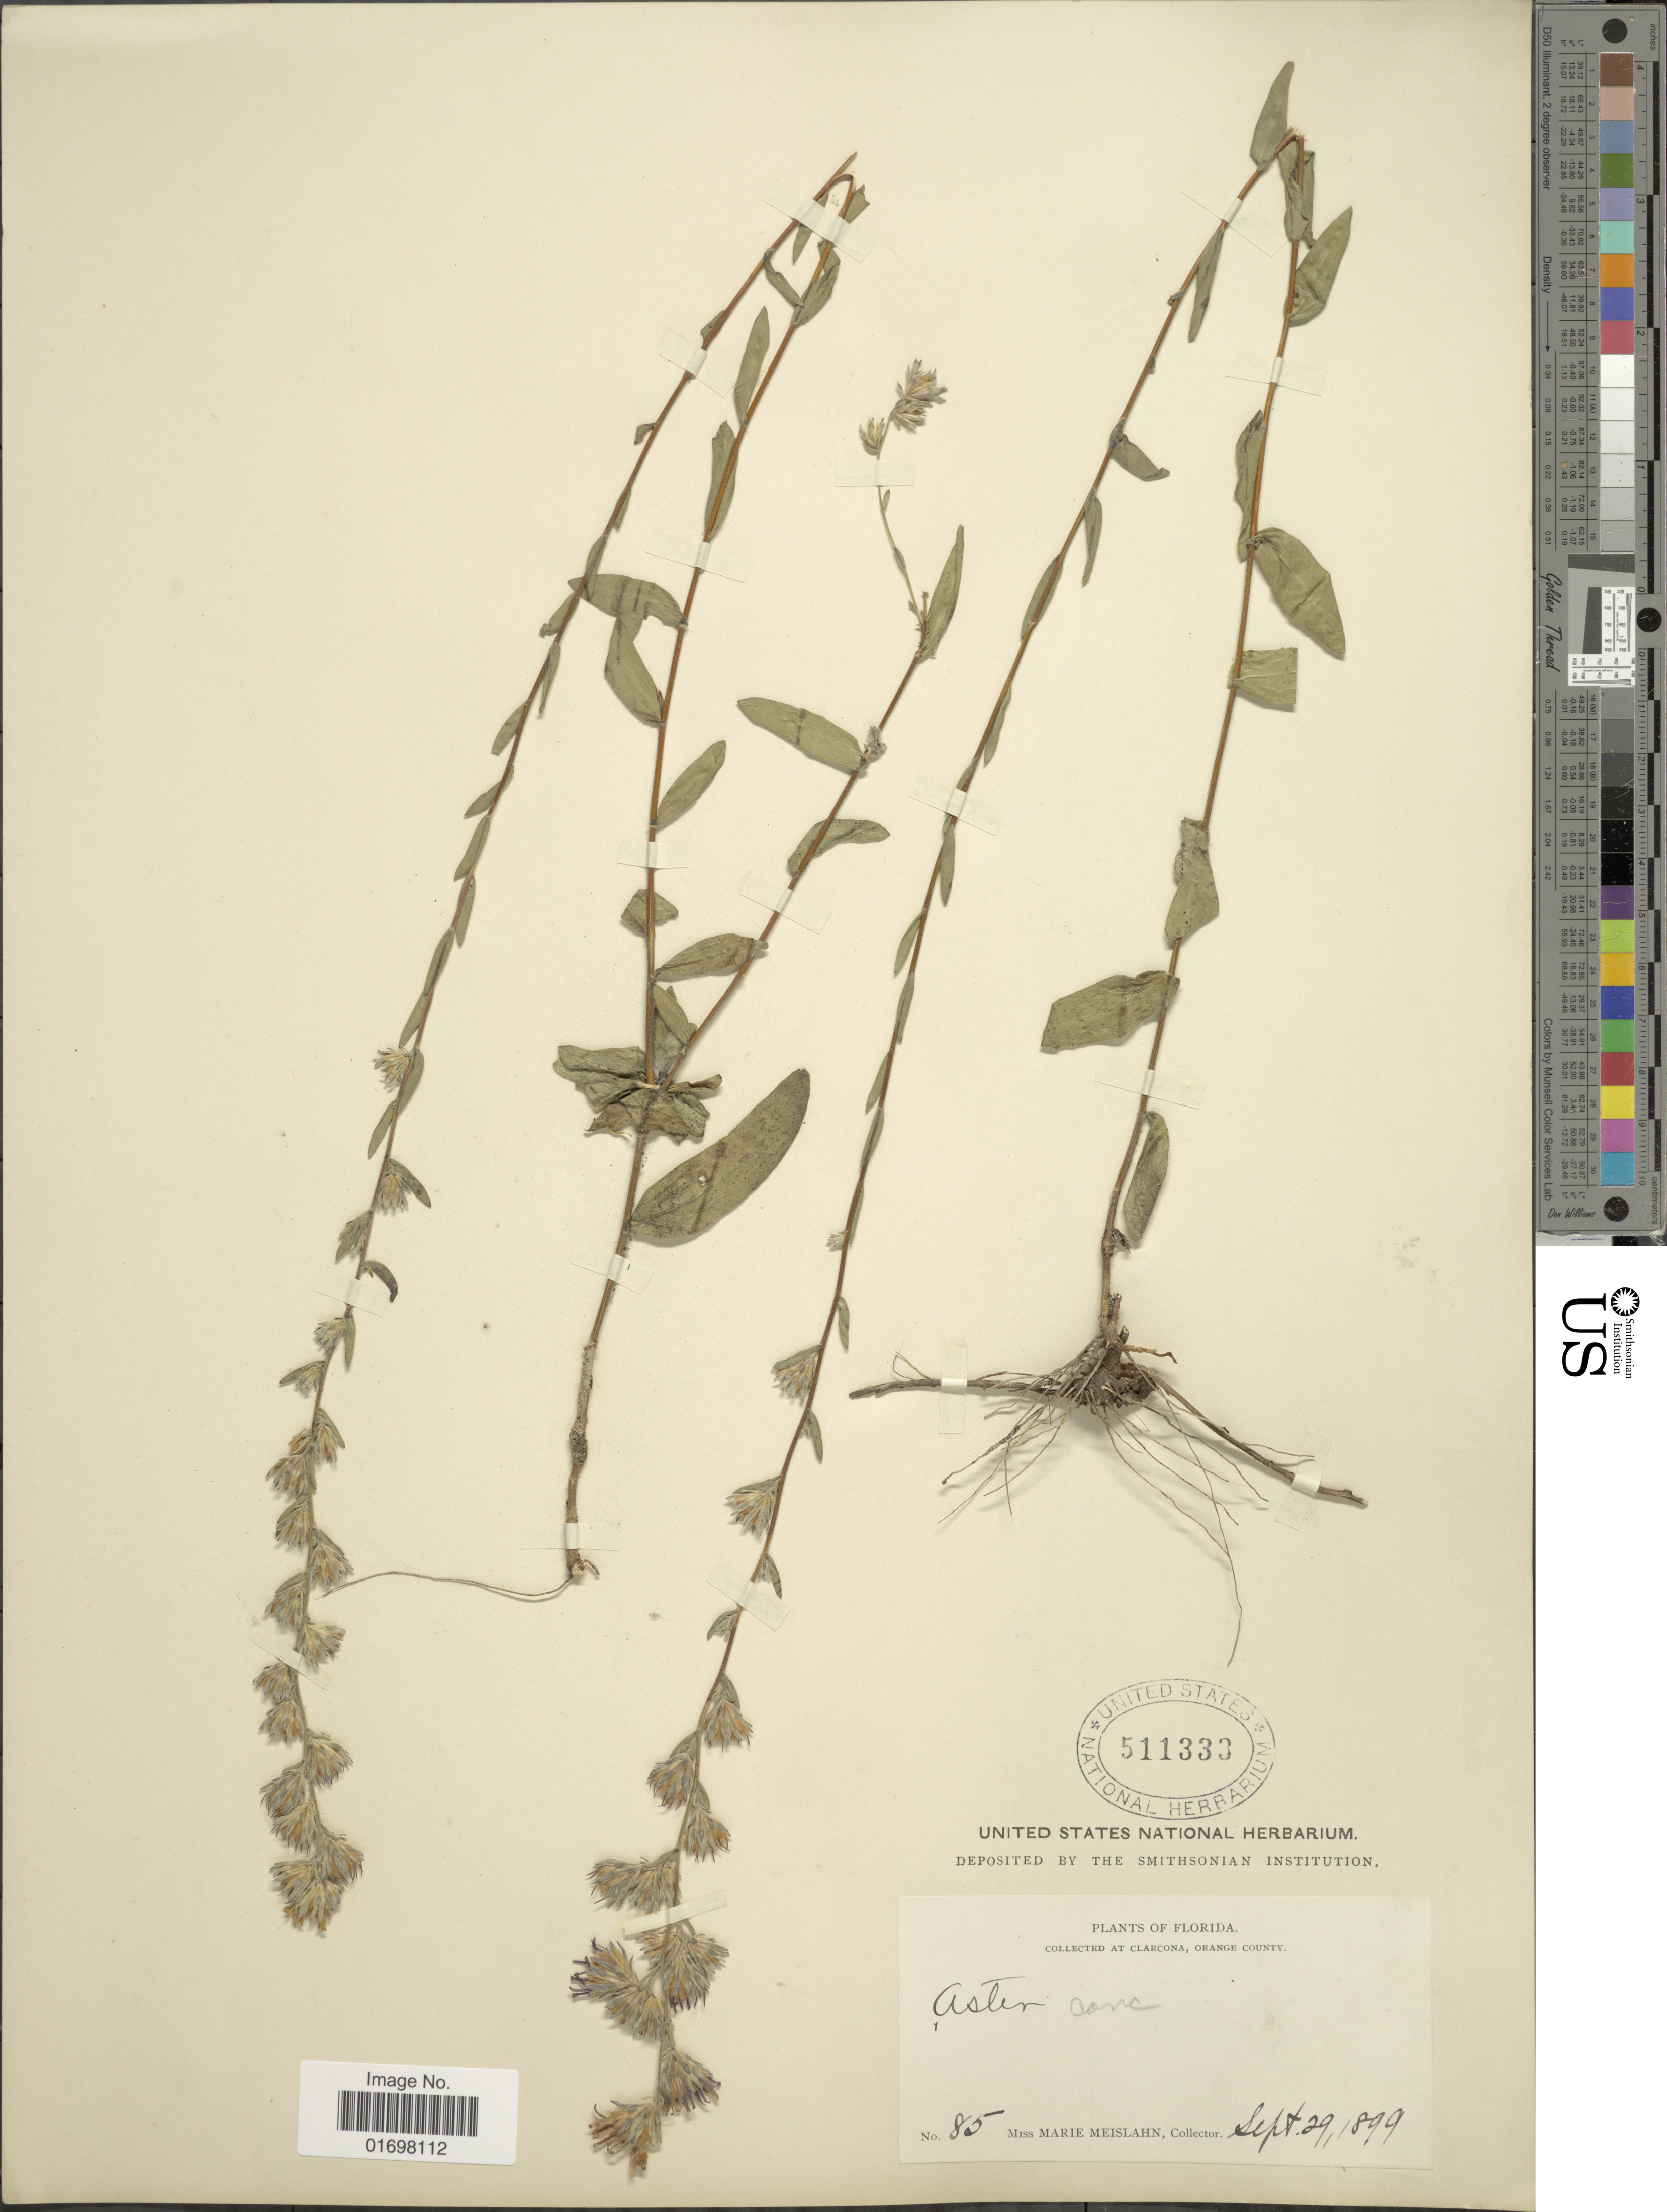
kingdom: Plantae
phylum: Tracheophyta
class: Magnoliopsida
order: Asterales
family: Asteraceae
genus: Symphyotrichum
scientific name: Symphyotrichum concolor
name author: (L.) G.L. Nesom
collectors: M. Meislahn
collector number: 85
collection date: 1899-09-29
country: United States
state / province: Florida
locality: Florida, Clarcona, Orange County.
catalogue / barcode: US 511333